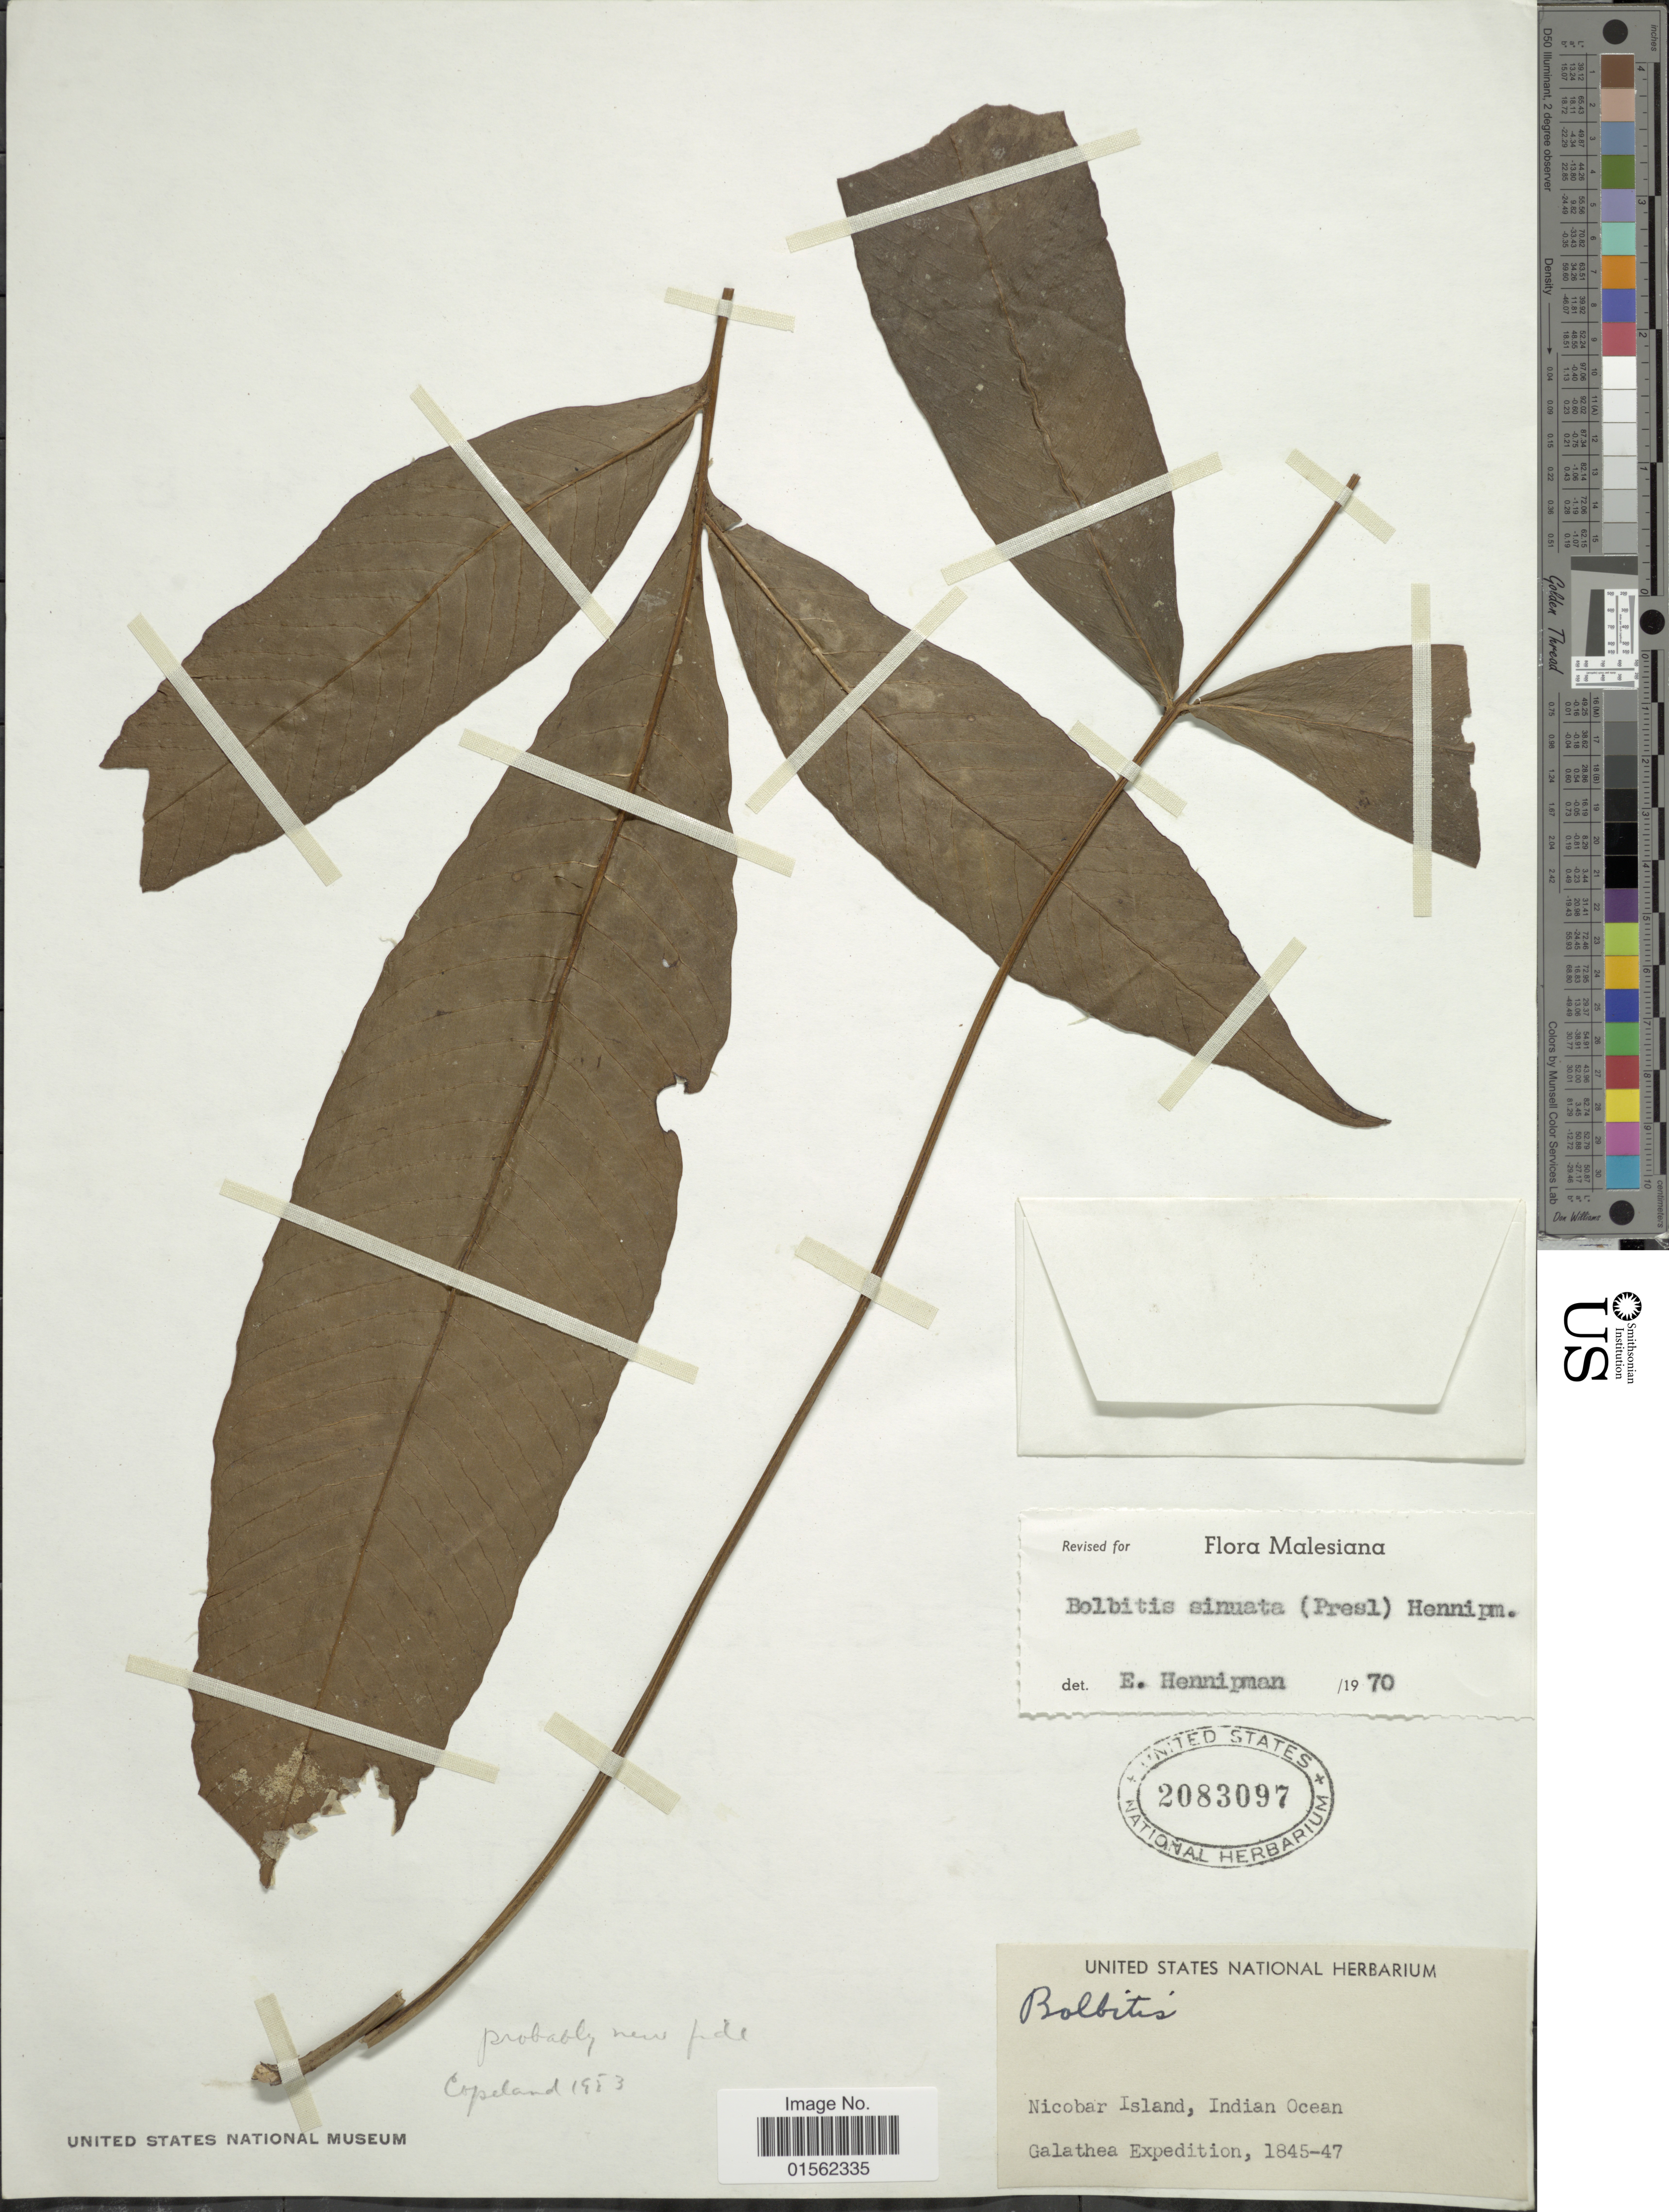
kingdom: Plantae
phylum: Tracheophyta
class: Polypodiopsida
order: Polypodiales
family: Dryopteridaceae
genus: Bolbitis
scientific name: Bolbitis sinuata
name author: (C. Presl) Hennipman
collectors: Galathea Expedition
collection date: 1845/1847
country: India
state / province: Andaman and Nicobar Islands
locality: Nicobar Island, Indian Ocean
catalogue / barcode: US 2083097